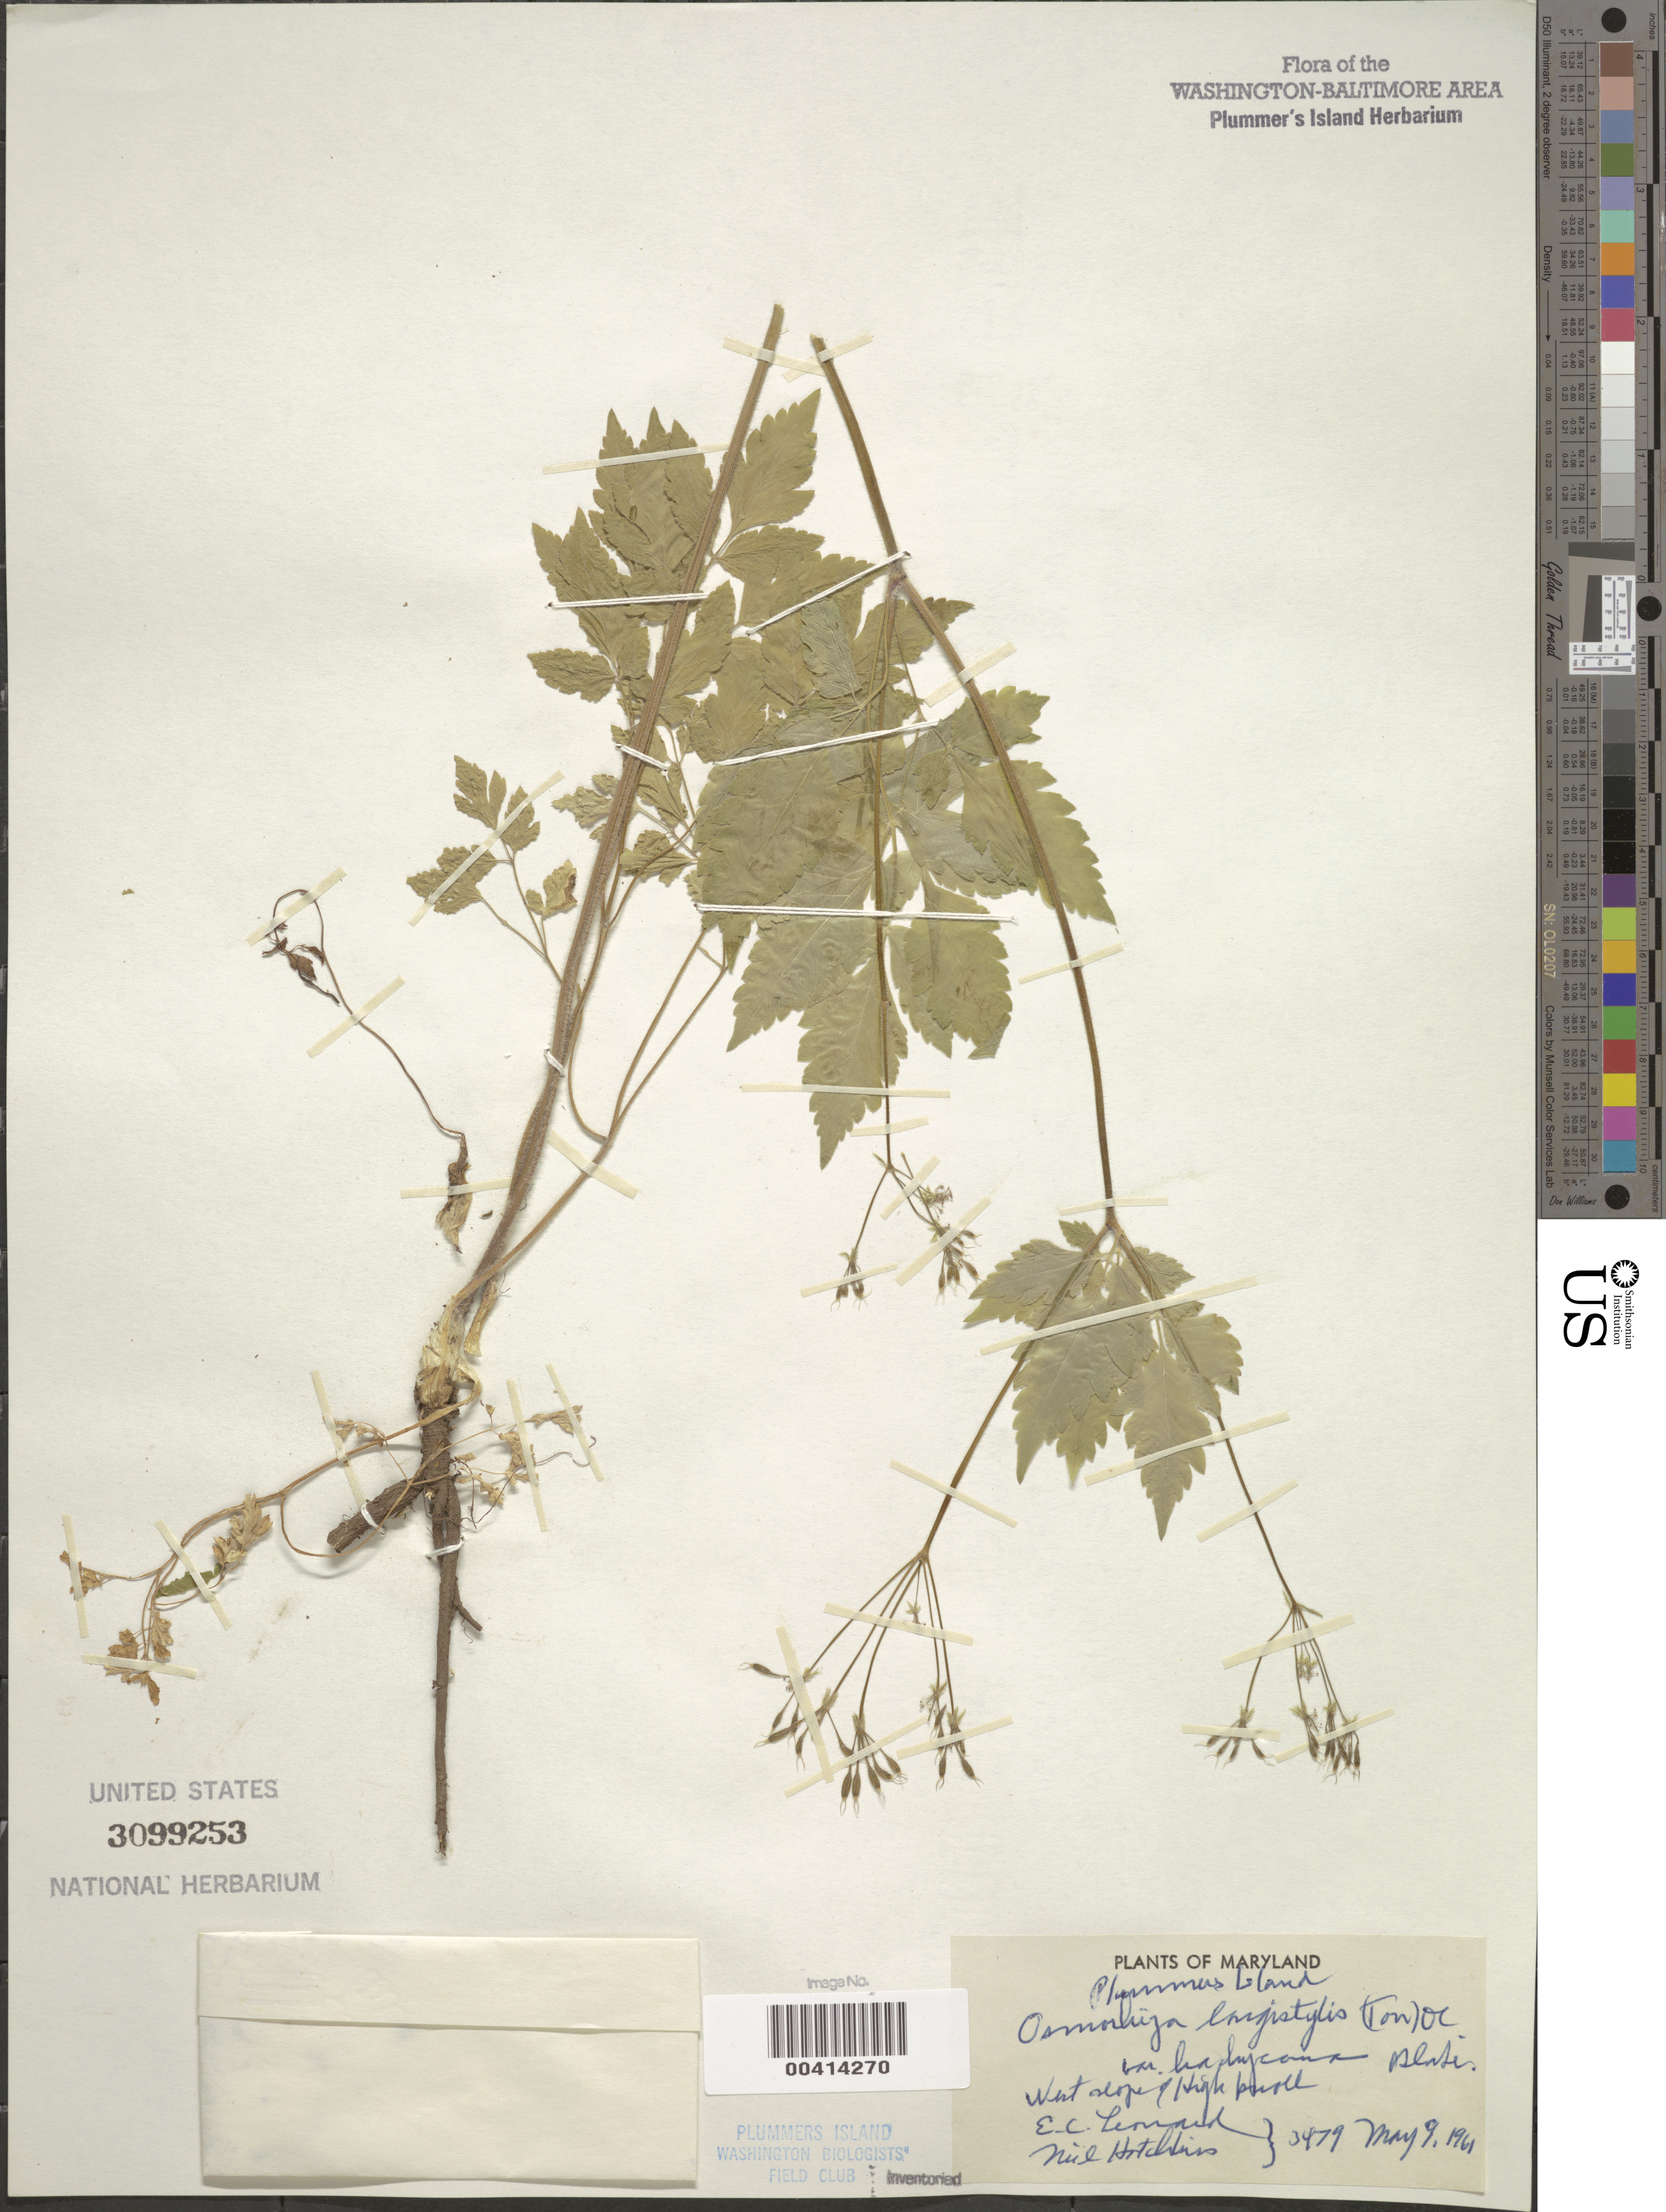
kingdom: Plantae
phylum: Tracheophyta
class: Magnoliopsida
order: Apiales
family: Apiaceae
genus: Osmorhiza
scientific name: Osmorhiza longistylis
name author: (Torr.) DC.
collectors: E. C. Leonard & N. Hotchkiss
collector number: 3479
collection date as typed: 09 May 1961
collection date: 1961-05-09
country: United States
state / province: Maryland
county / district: Montgomery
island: Plummers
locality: Plummer's Island; west slope of high knoll C. & O. Canal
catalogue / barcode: US 3099253